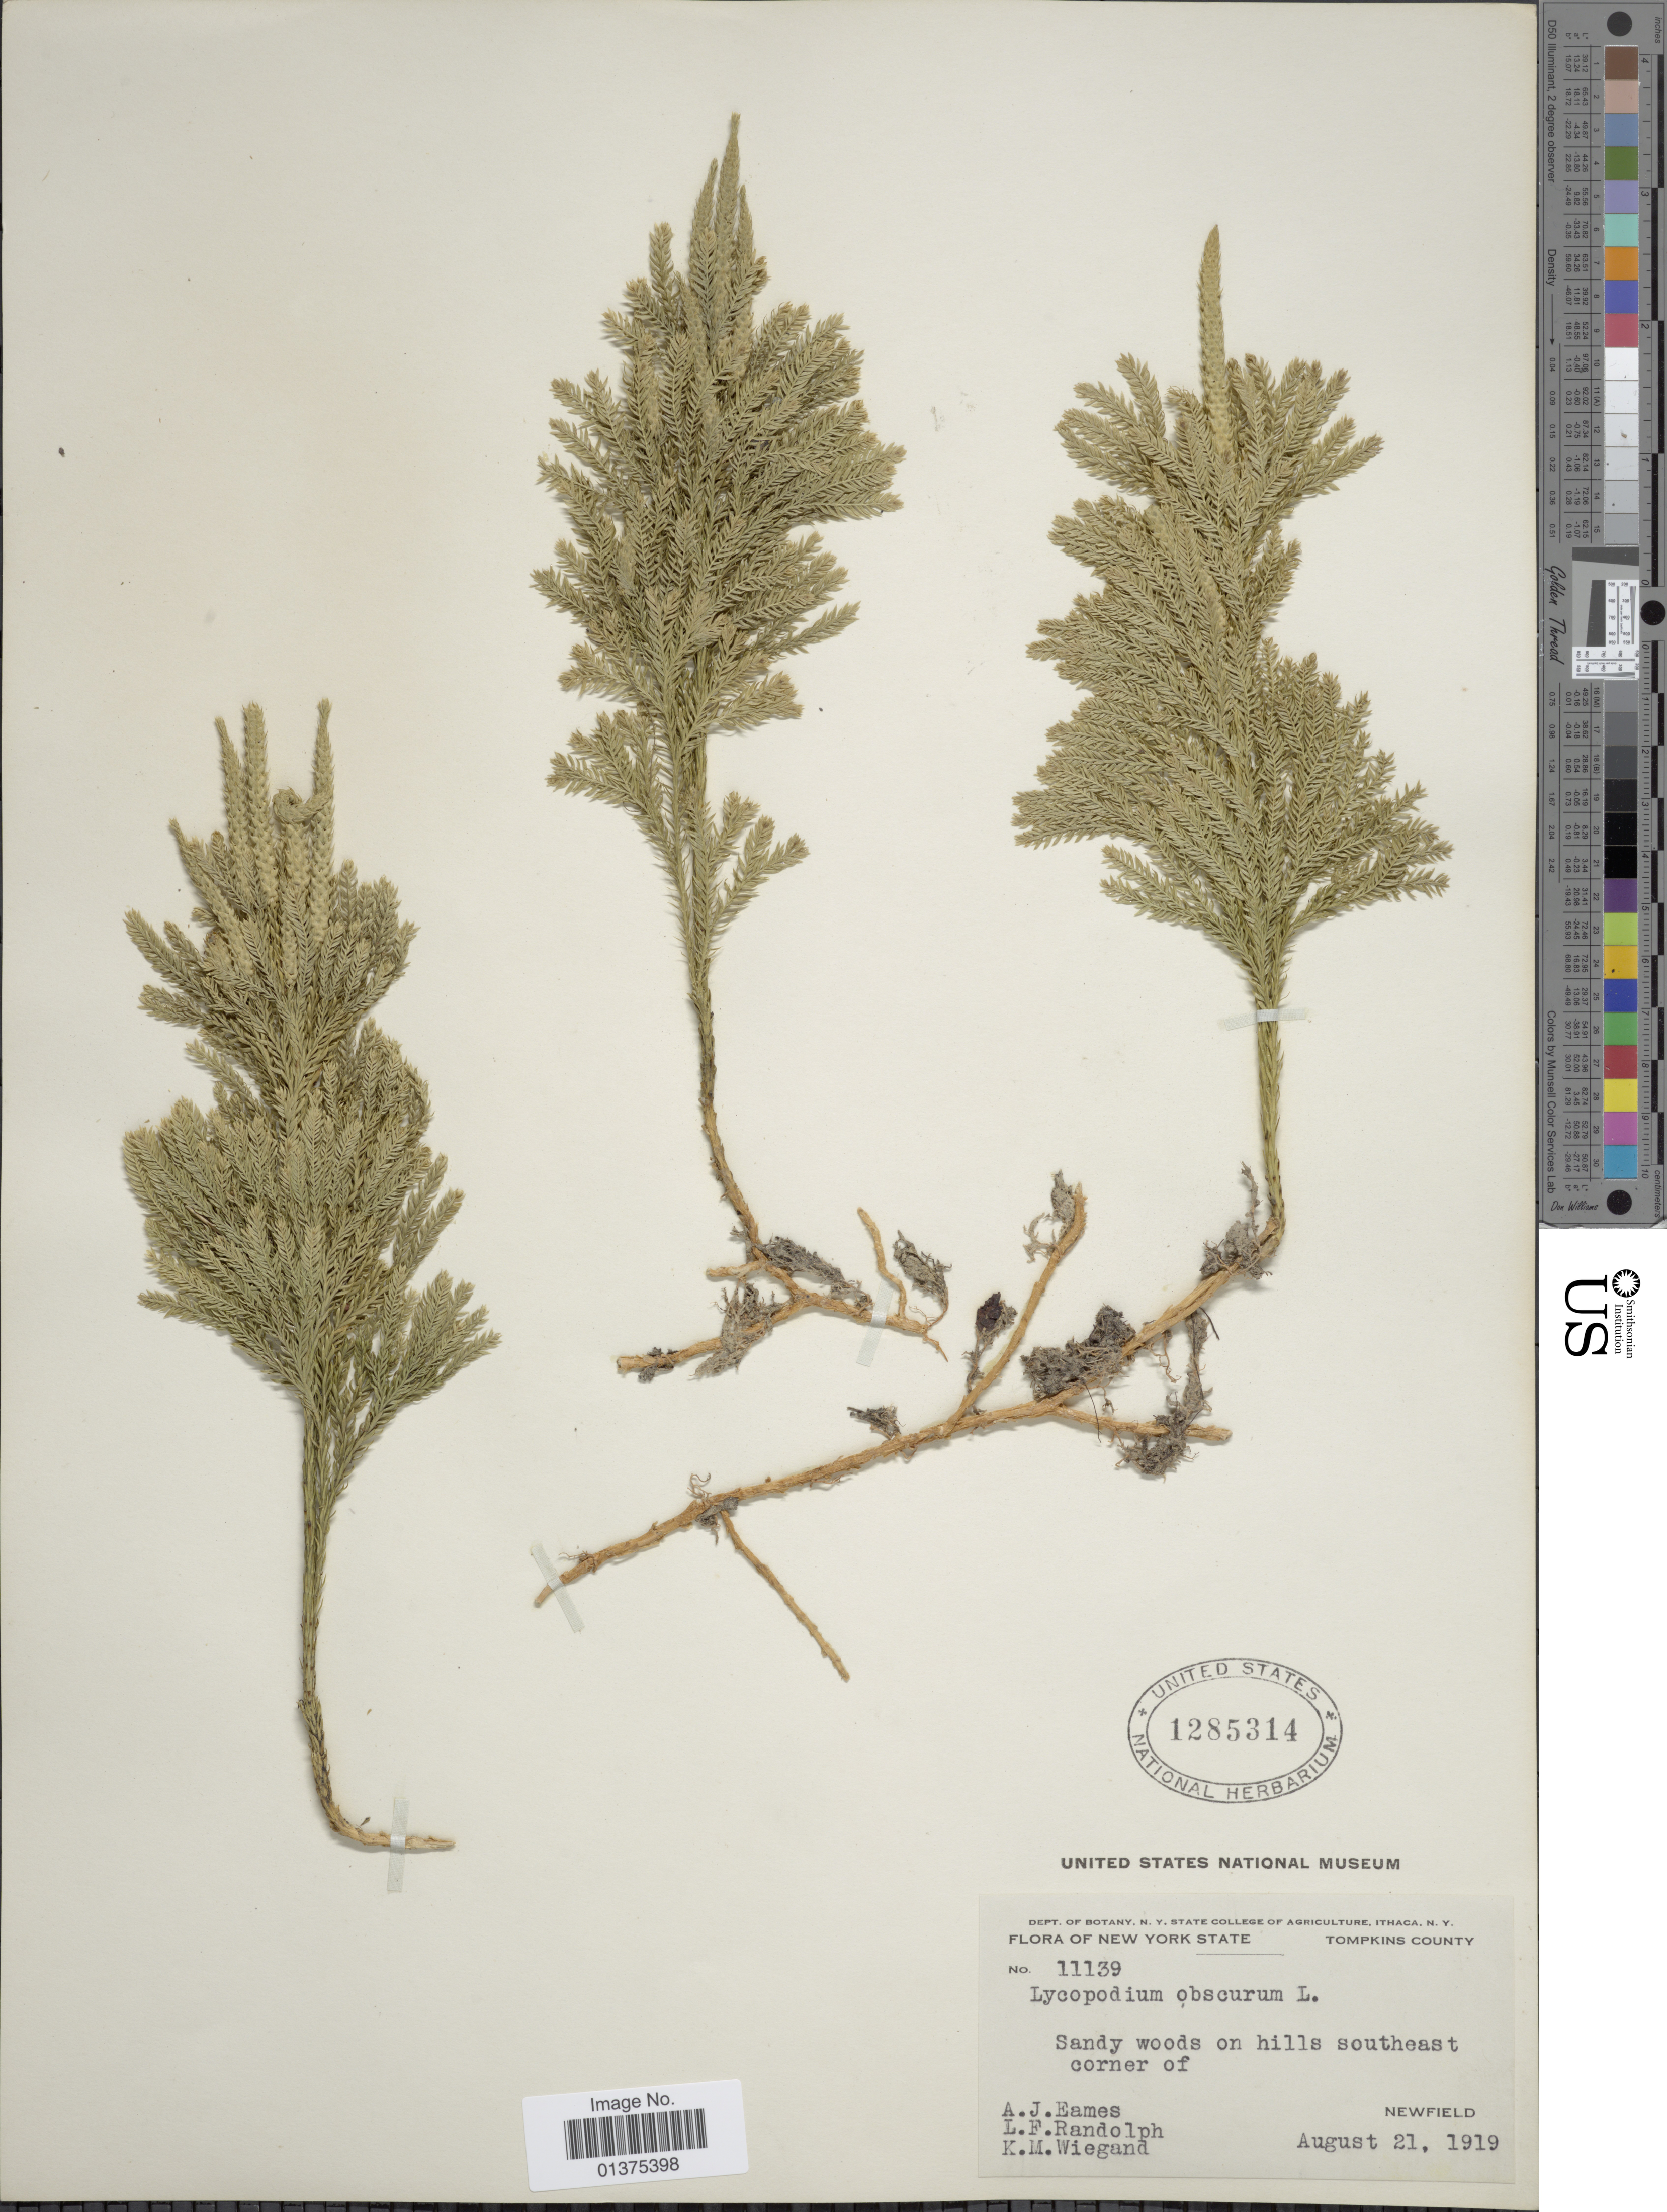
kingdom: Plantae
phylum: Tracheophyta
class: Lycopodiopsida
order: Lycopodiales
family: Lycopodiaceae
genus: Dendrolycopodium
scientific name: Dendrolycopodium hickeyi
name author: (W.H. Wagner et al.) A. Haines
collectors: A. J. Eames, L. F. Randolph & K. M. Wiegand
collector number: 11139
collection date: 1919-08-21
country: United States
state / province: New York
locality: Tompkins County, Sandy woods on hills southeast corner of NewField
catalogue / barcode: US 1285314